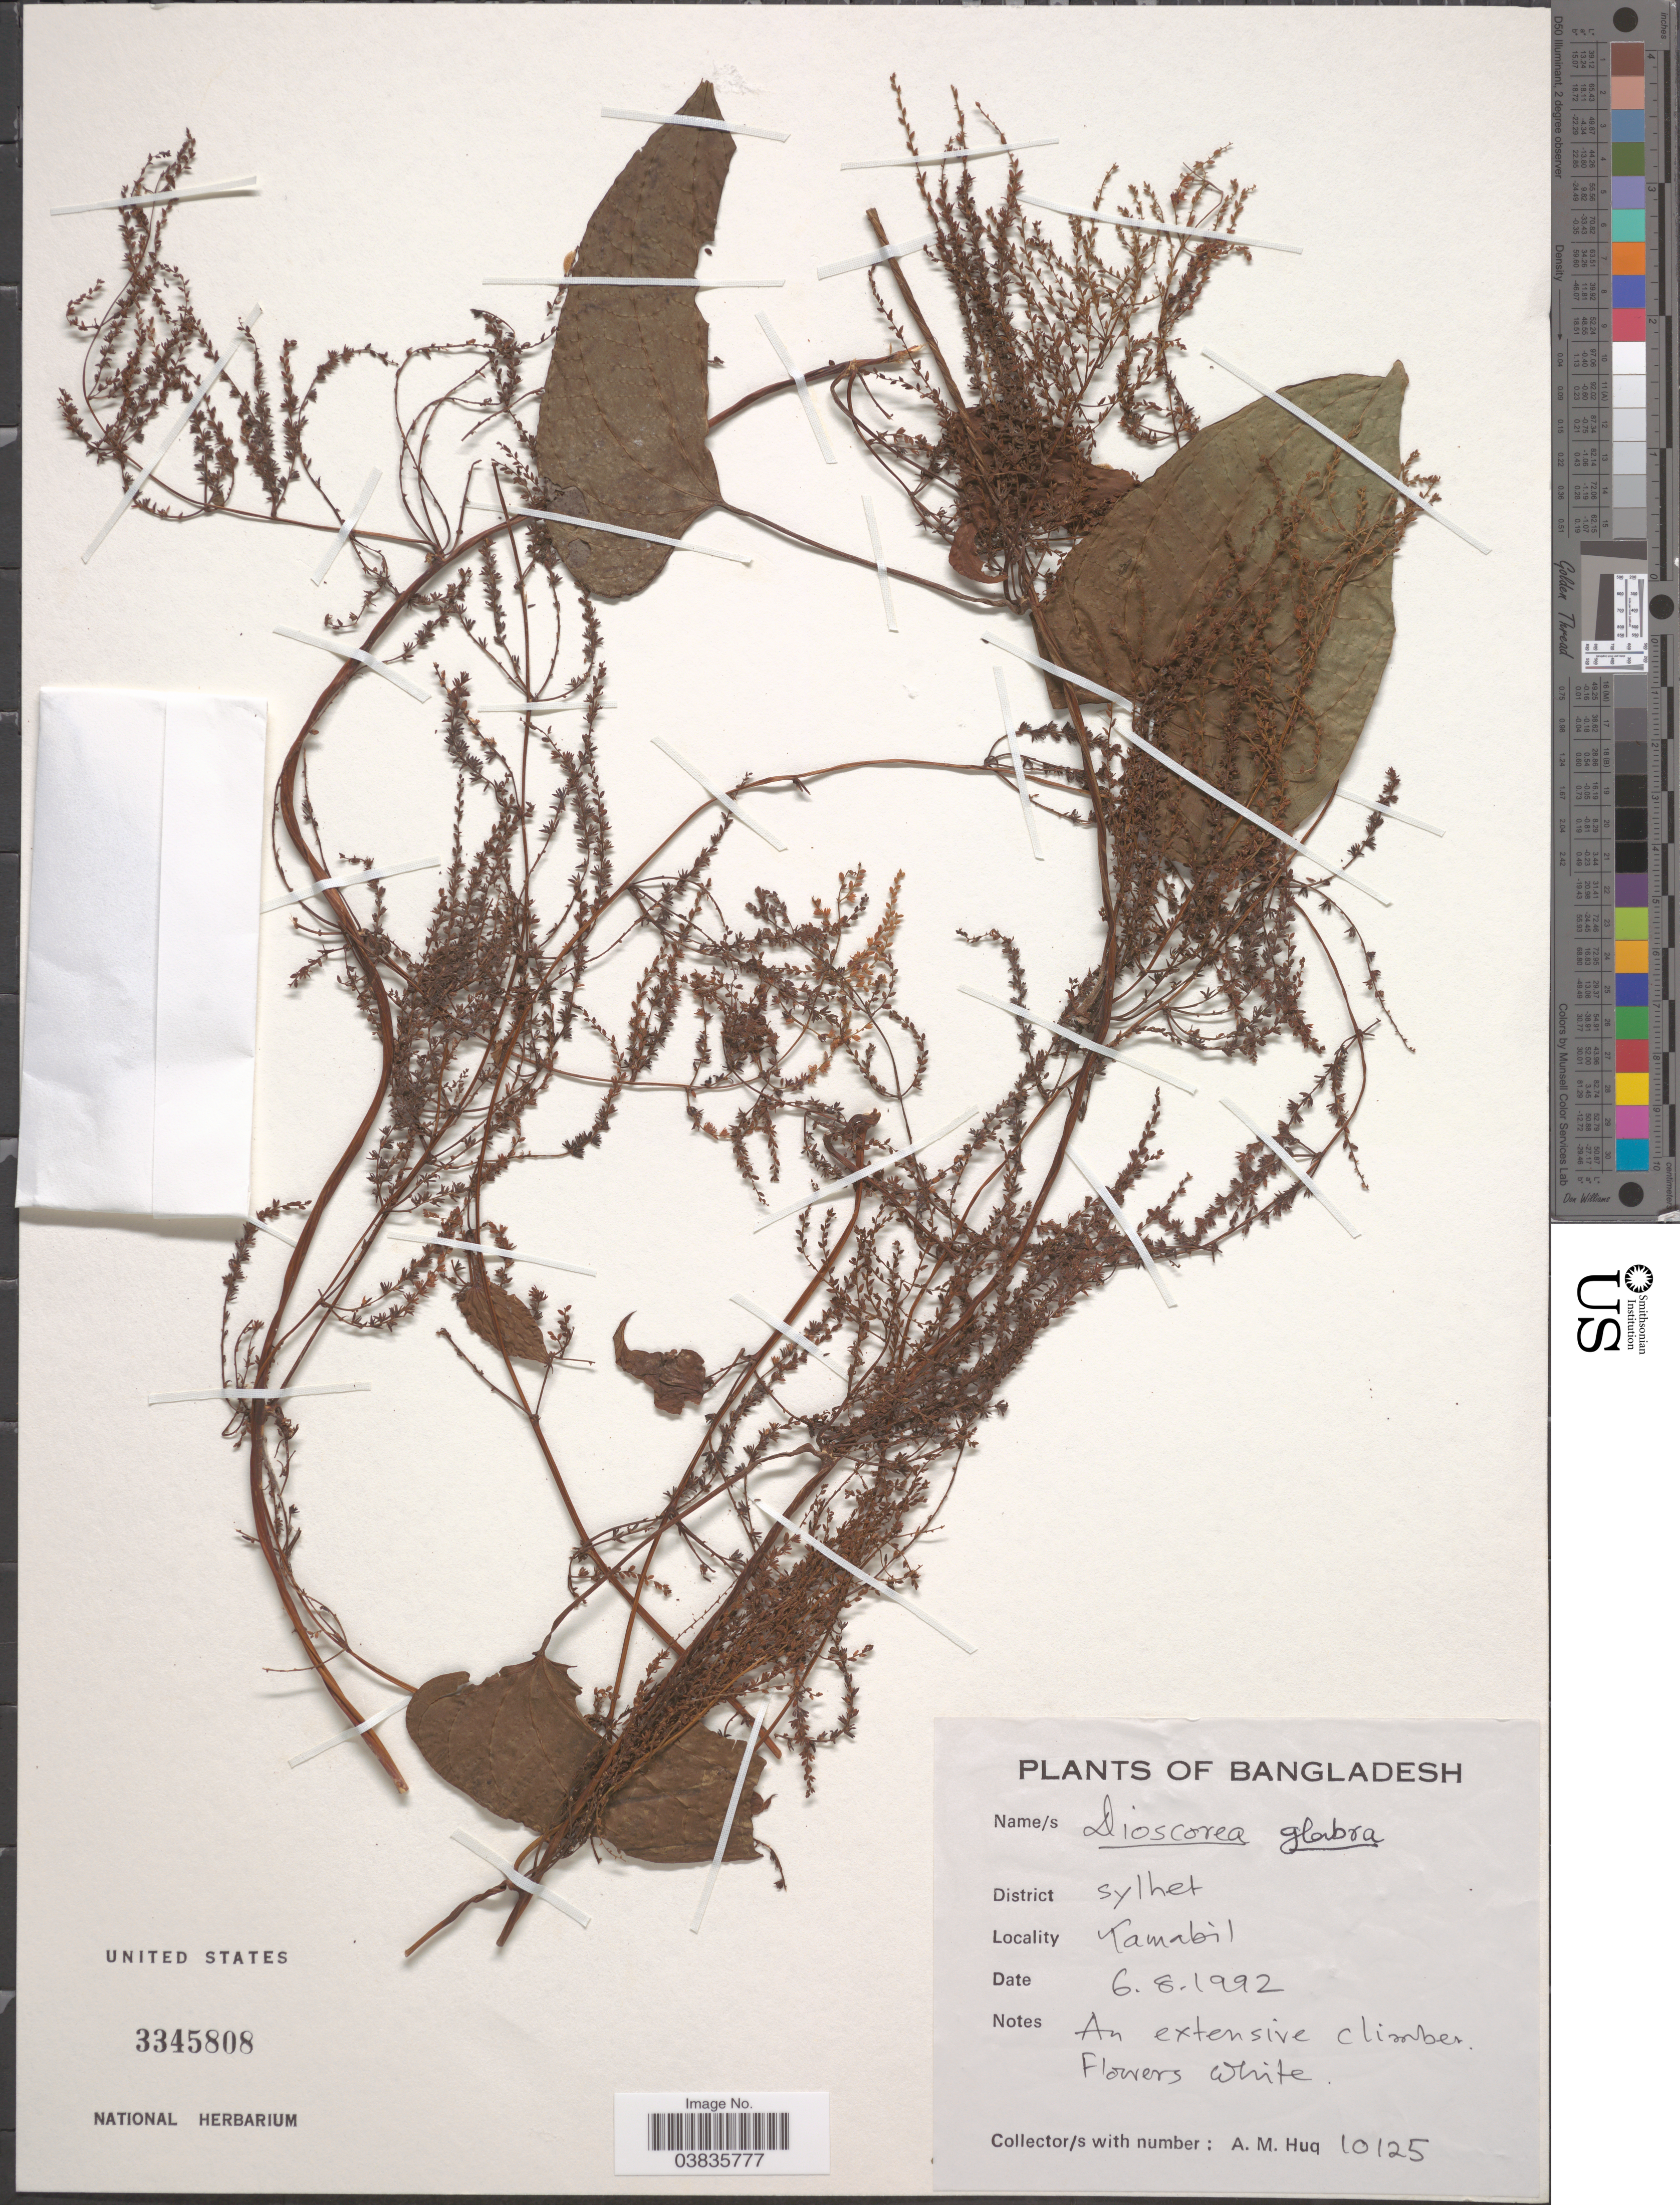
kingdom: Plantae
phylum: Tracheophyta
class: Liliopsida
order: Dioscoreales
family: Dioscoreaceae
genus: Dioscorea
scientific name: Dioscorea glabra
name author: Roxb.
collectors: A. M. Huq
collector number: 10125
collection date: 1992-08-06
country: Bangladesh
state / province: Sylhet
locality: District Sylhet. Tamabil.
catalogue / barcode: US 3345808